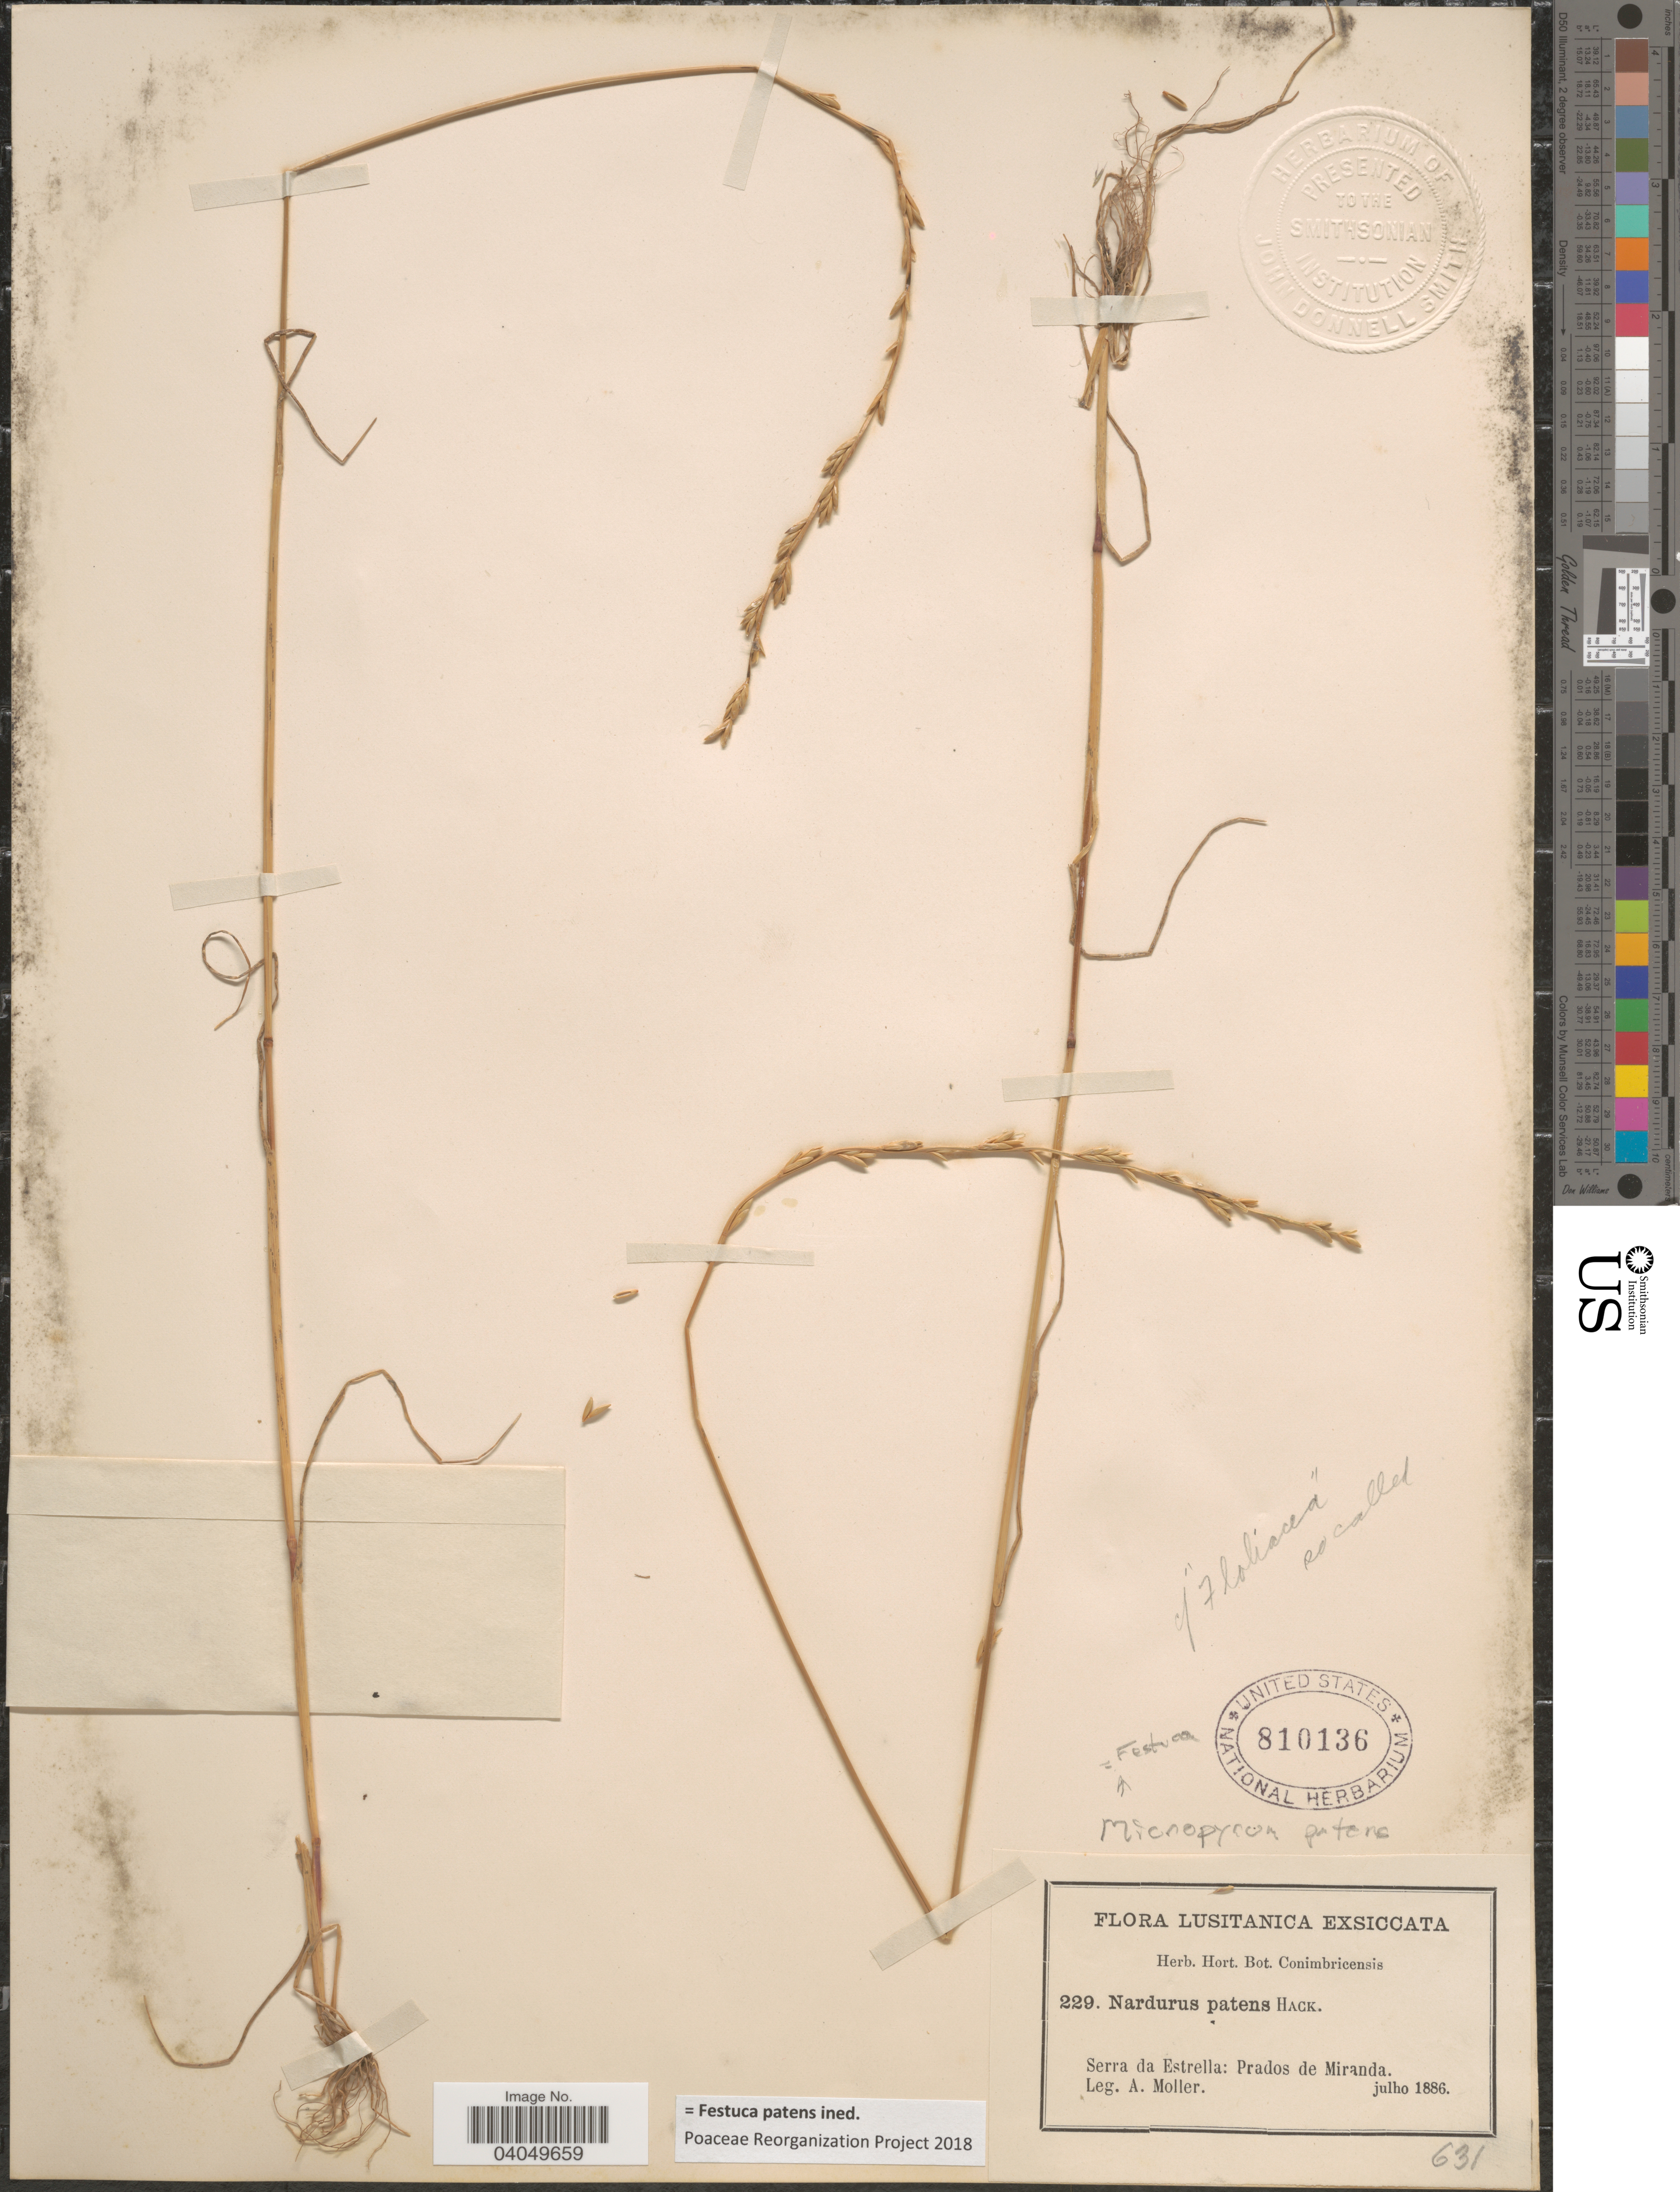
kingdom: Plantae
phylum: Tracheophyta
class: Liliopsida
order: Poales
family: Poaceae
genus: Festuca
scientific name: Festuca patens ined.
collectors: A. Moller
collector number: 229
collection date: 1886-07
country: Portugal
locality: Lusitanica. Serra da Estrella: Prados de Miranda.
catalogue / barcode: US 810136